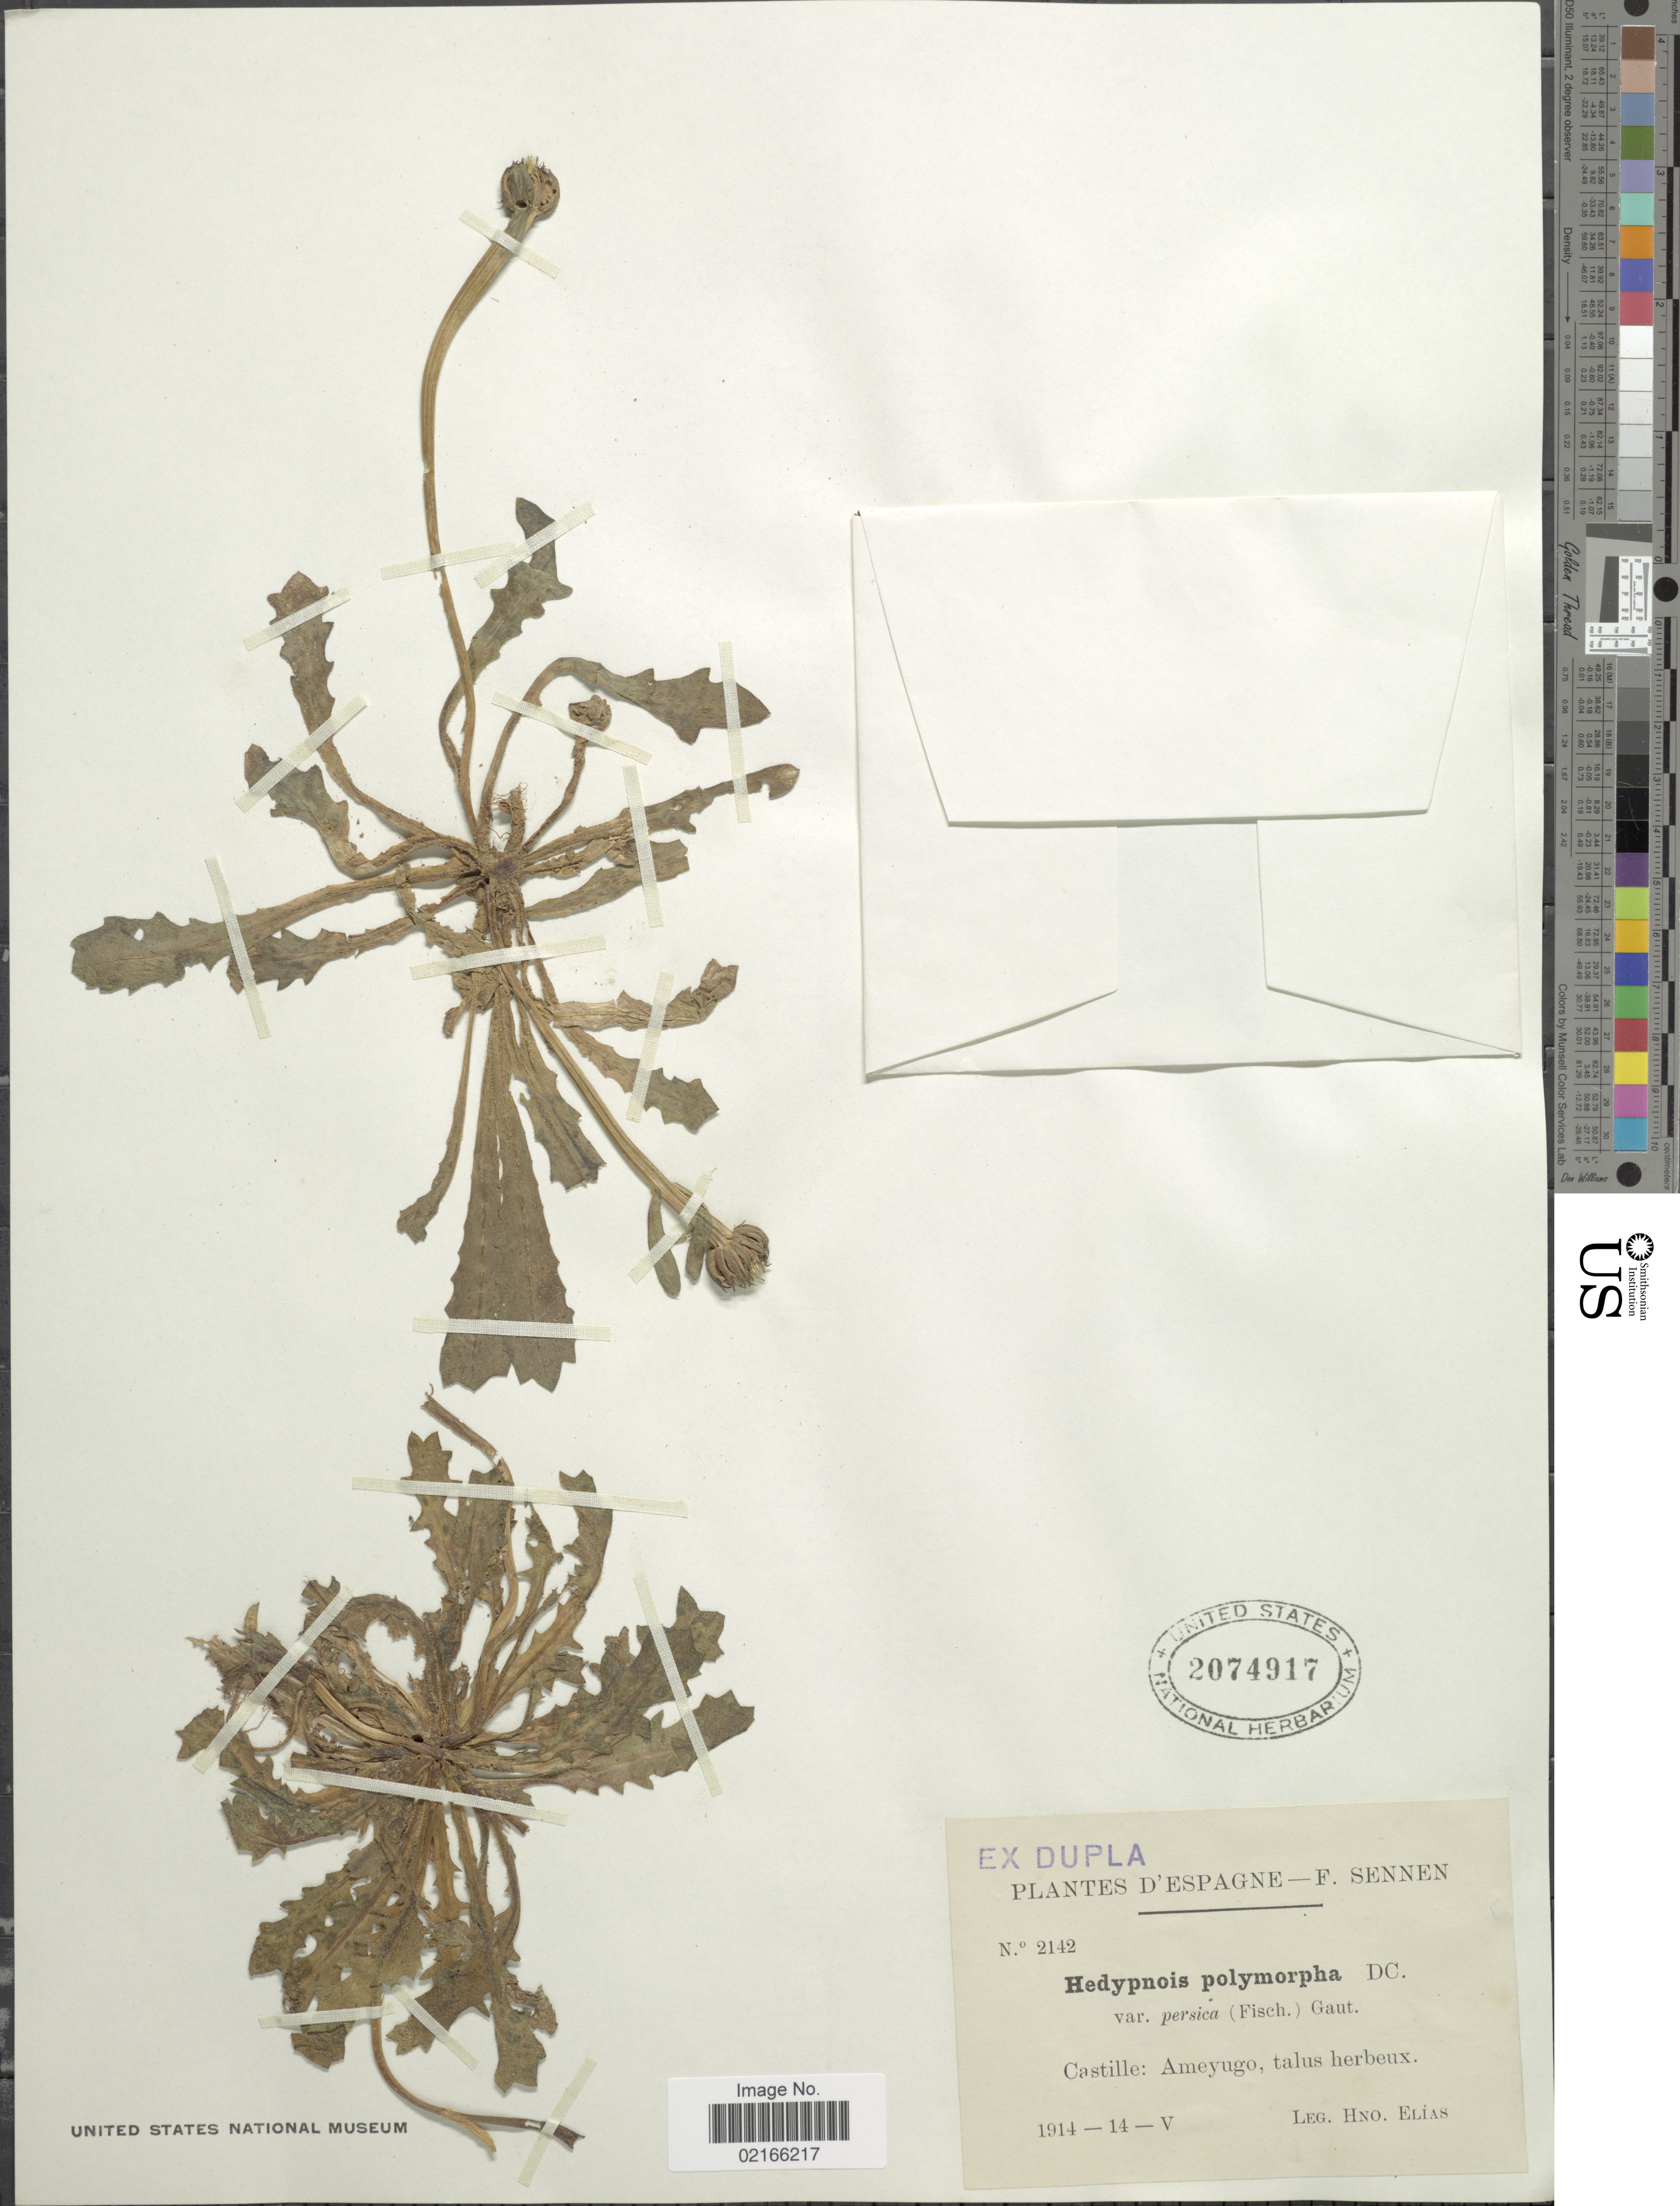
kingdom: Plantae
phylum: Tracheophyta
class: Magnoliopsida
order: Asterales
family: Asteraceae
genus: Hedypnois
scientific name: Hedypnois polymorpha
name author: DC.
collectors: Bro. Elias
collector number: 2142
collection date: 1914-05-14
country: Spain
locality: Castille: Ameyugo, talus herbeux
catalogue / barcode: US 2074917